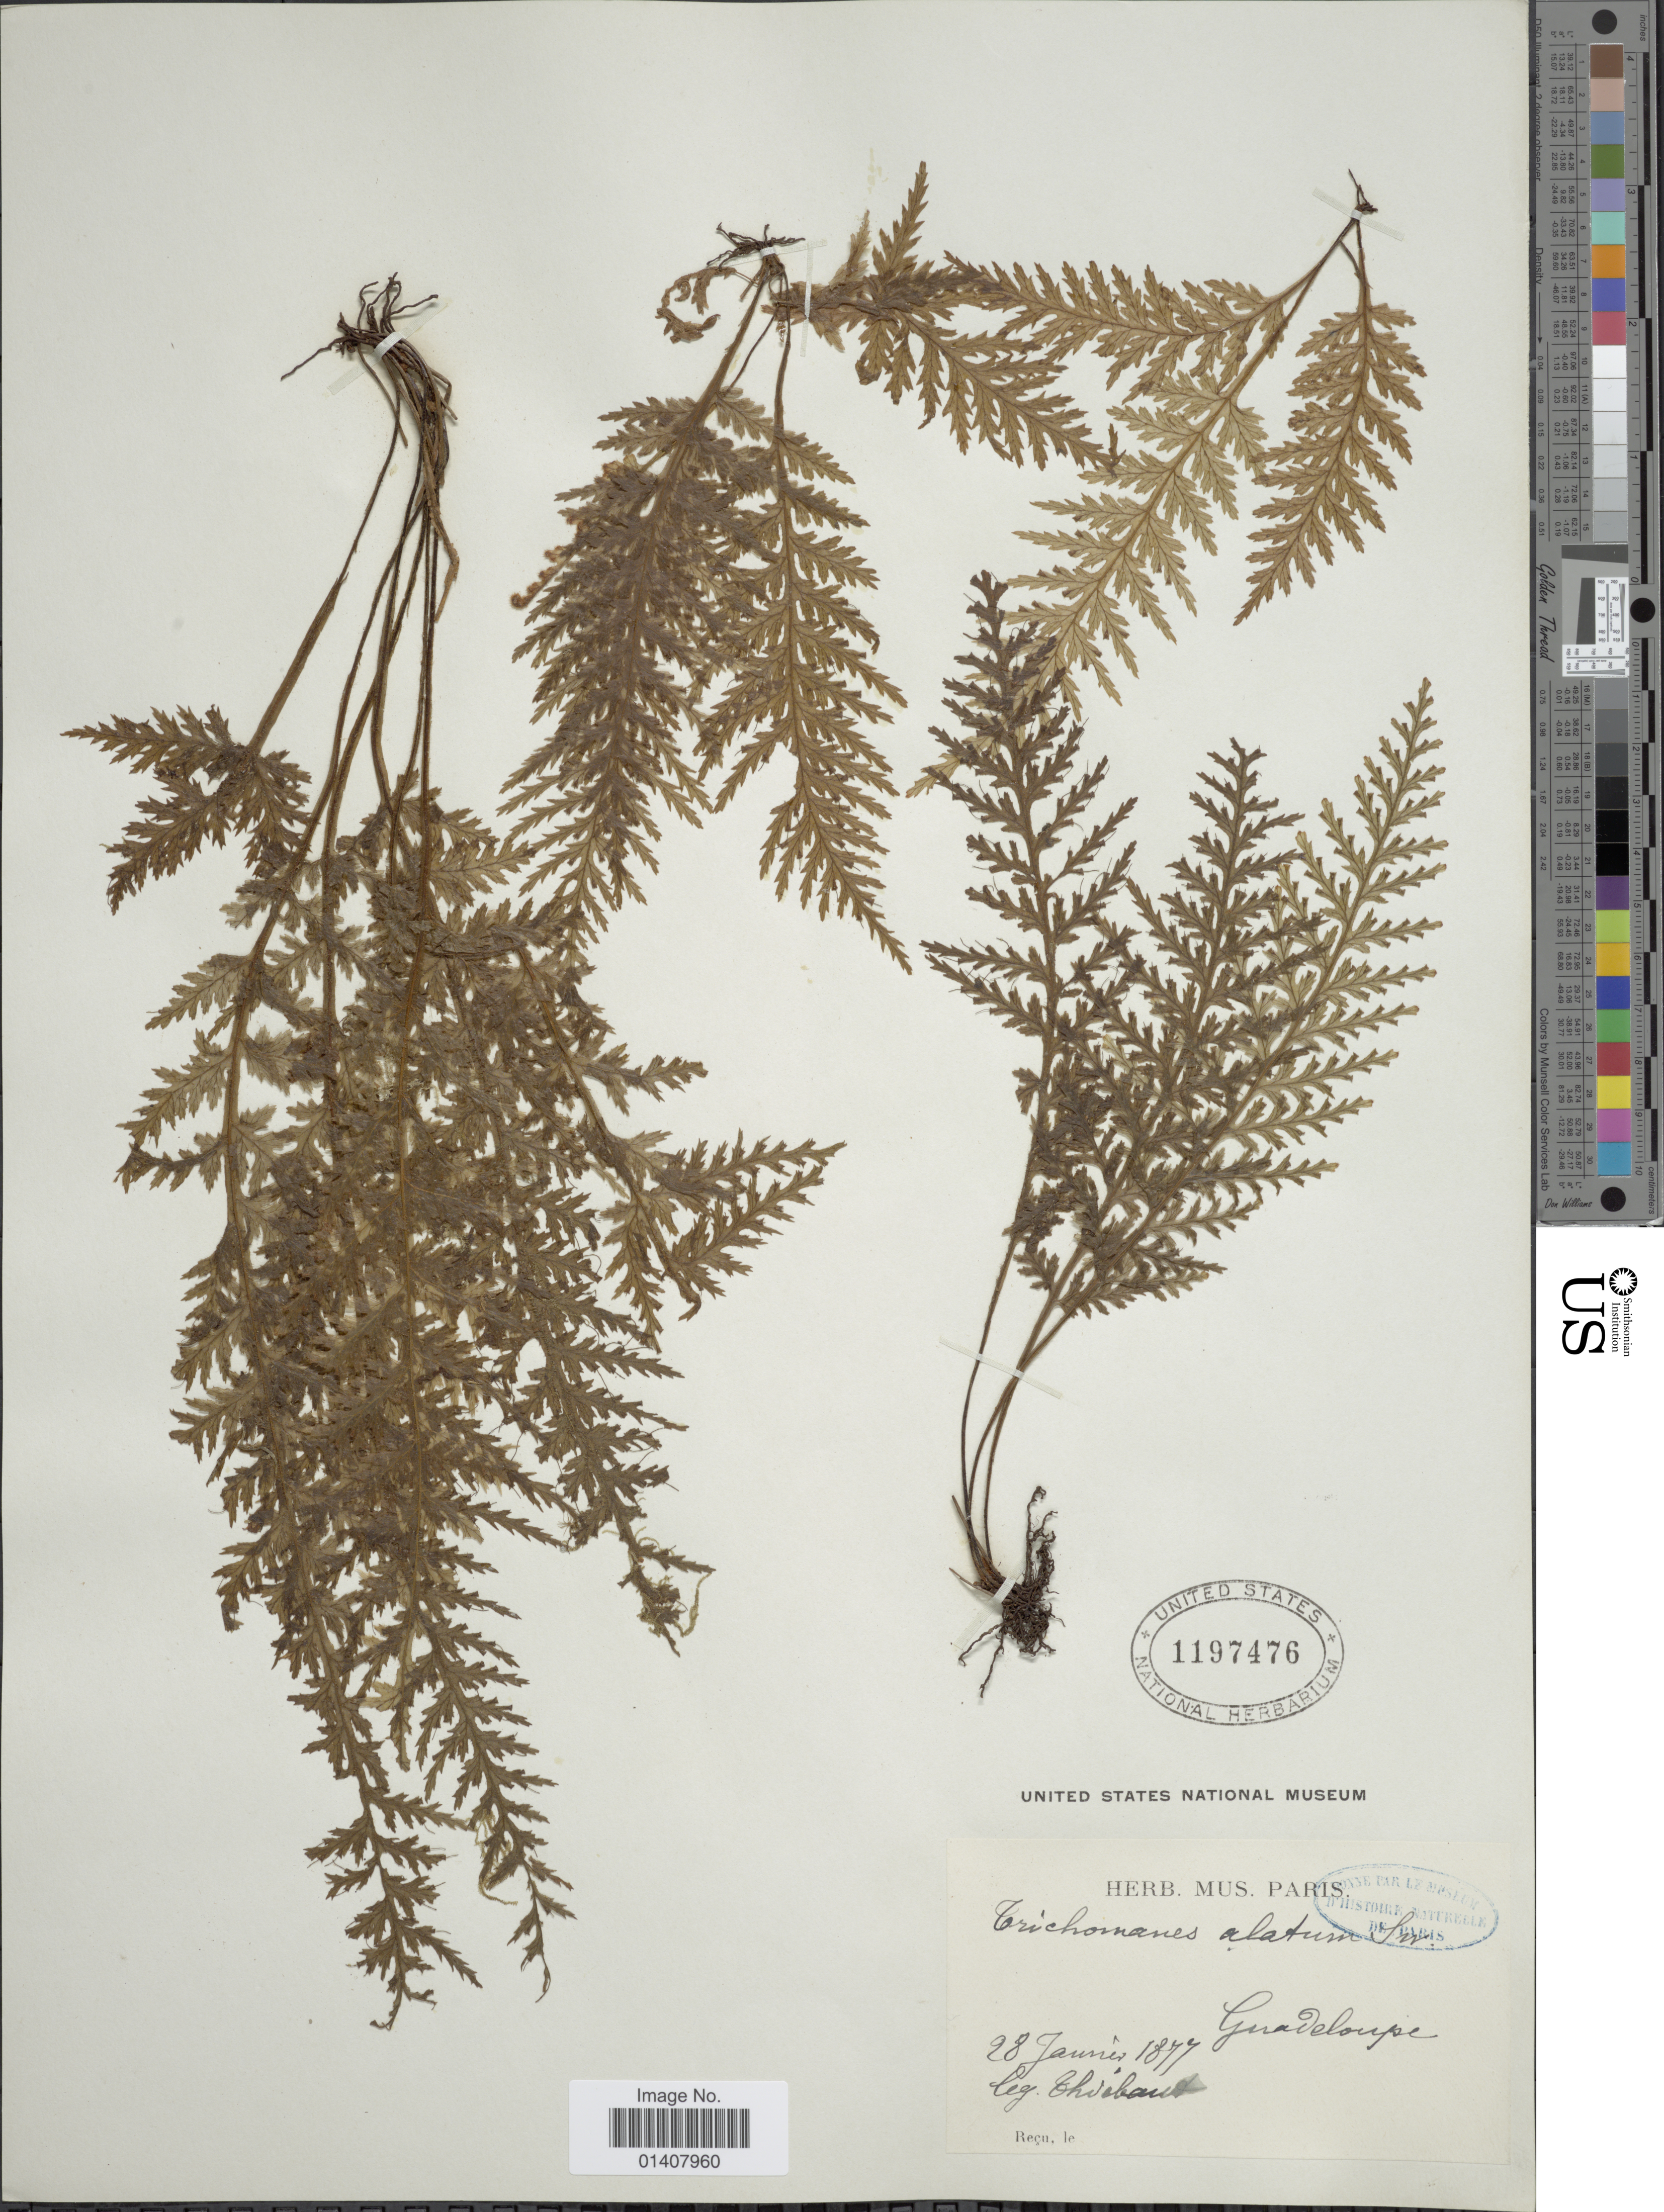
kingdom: Plantae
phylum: Tracheophyta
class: Polypodiopsida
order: Hymenophyllales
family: Hymenophyllaceae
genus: Trichomanes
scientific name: Trichomanes alatum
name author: Sw.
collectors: Ehdabaut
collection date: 1877-01-28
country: Guadeloupe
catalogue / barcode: US 1197476